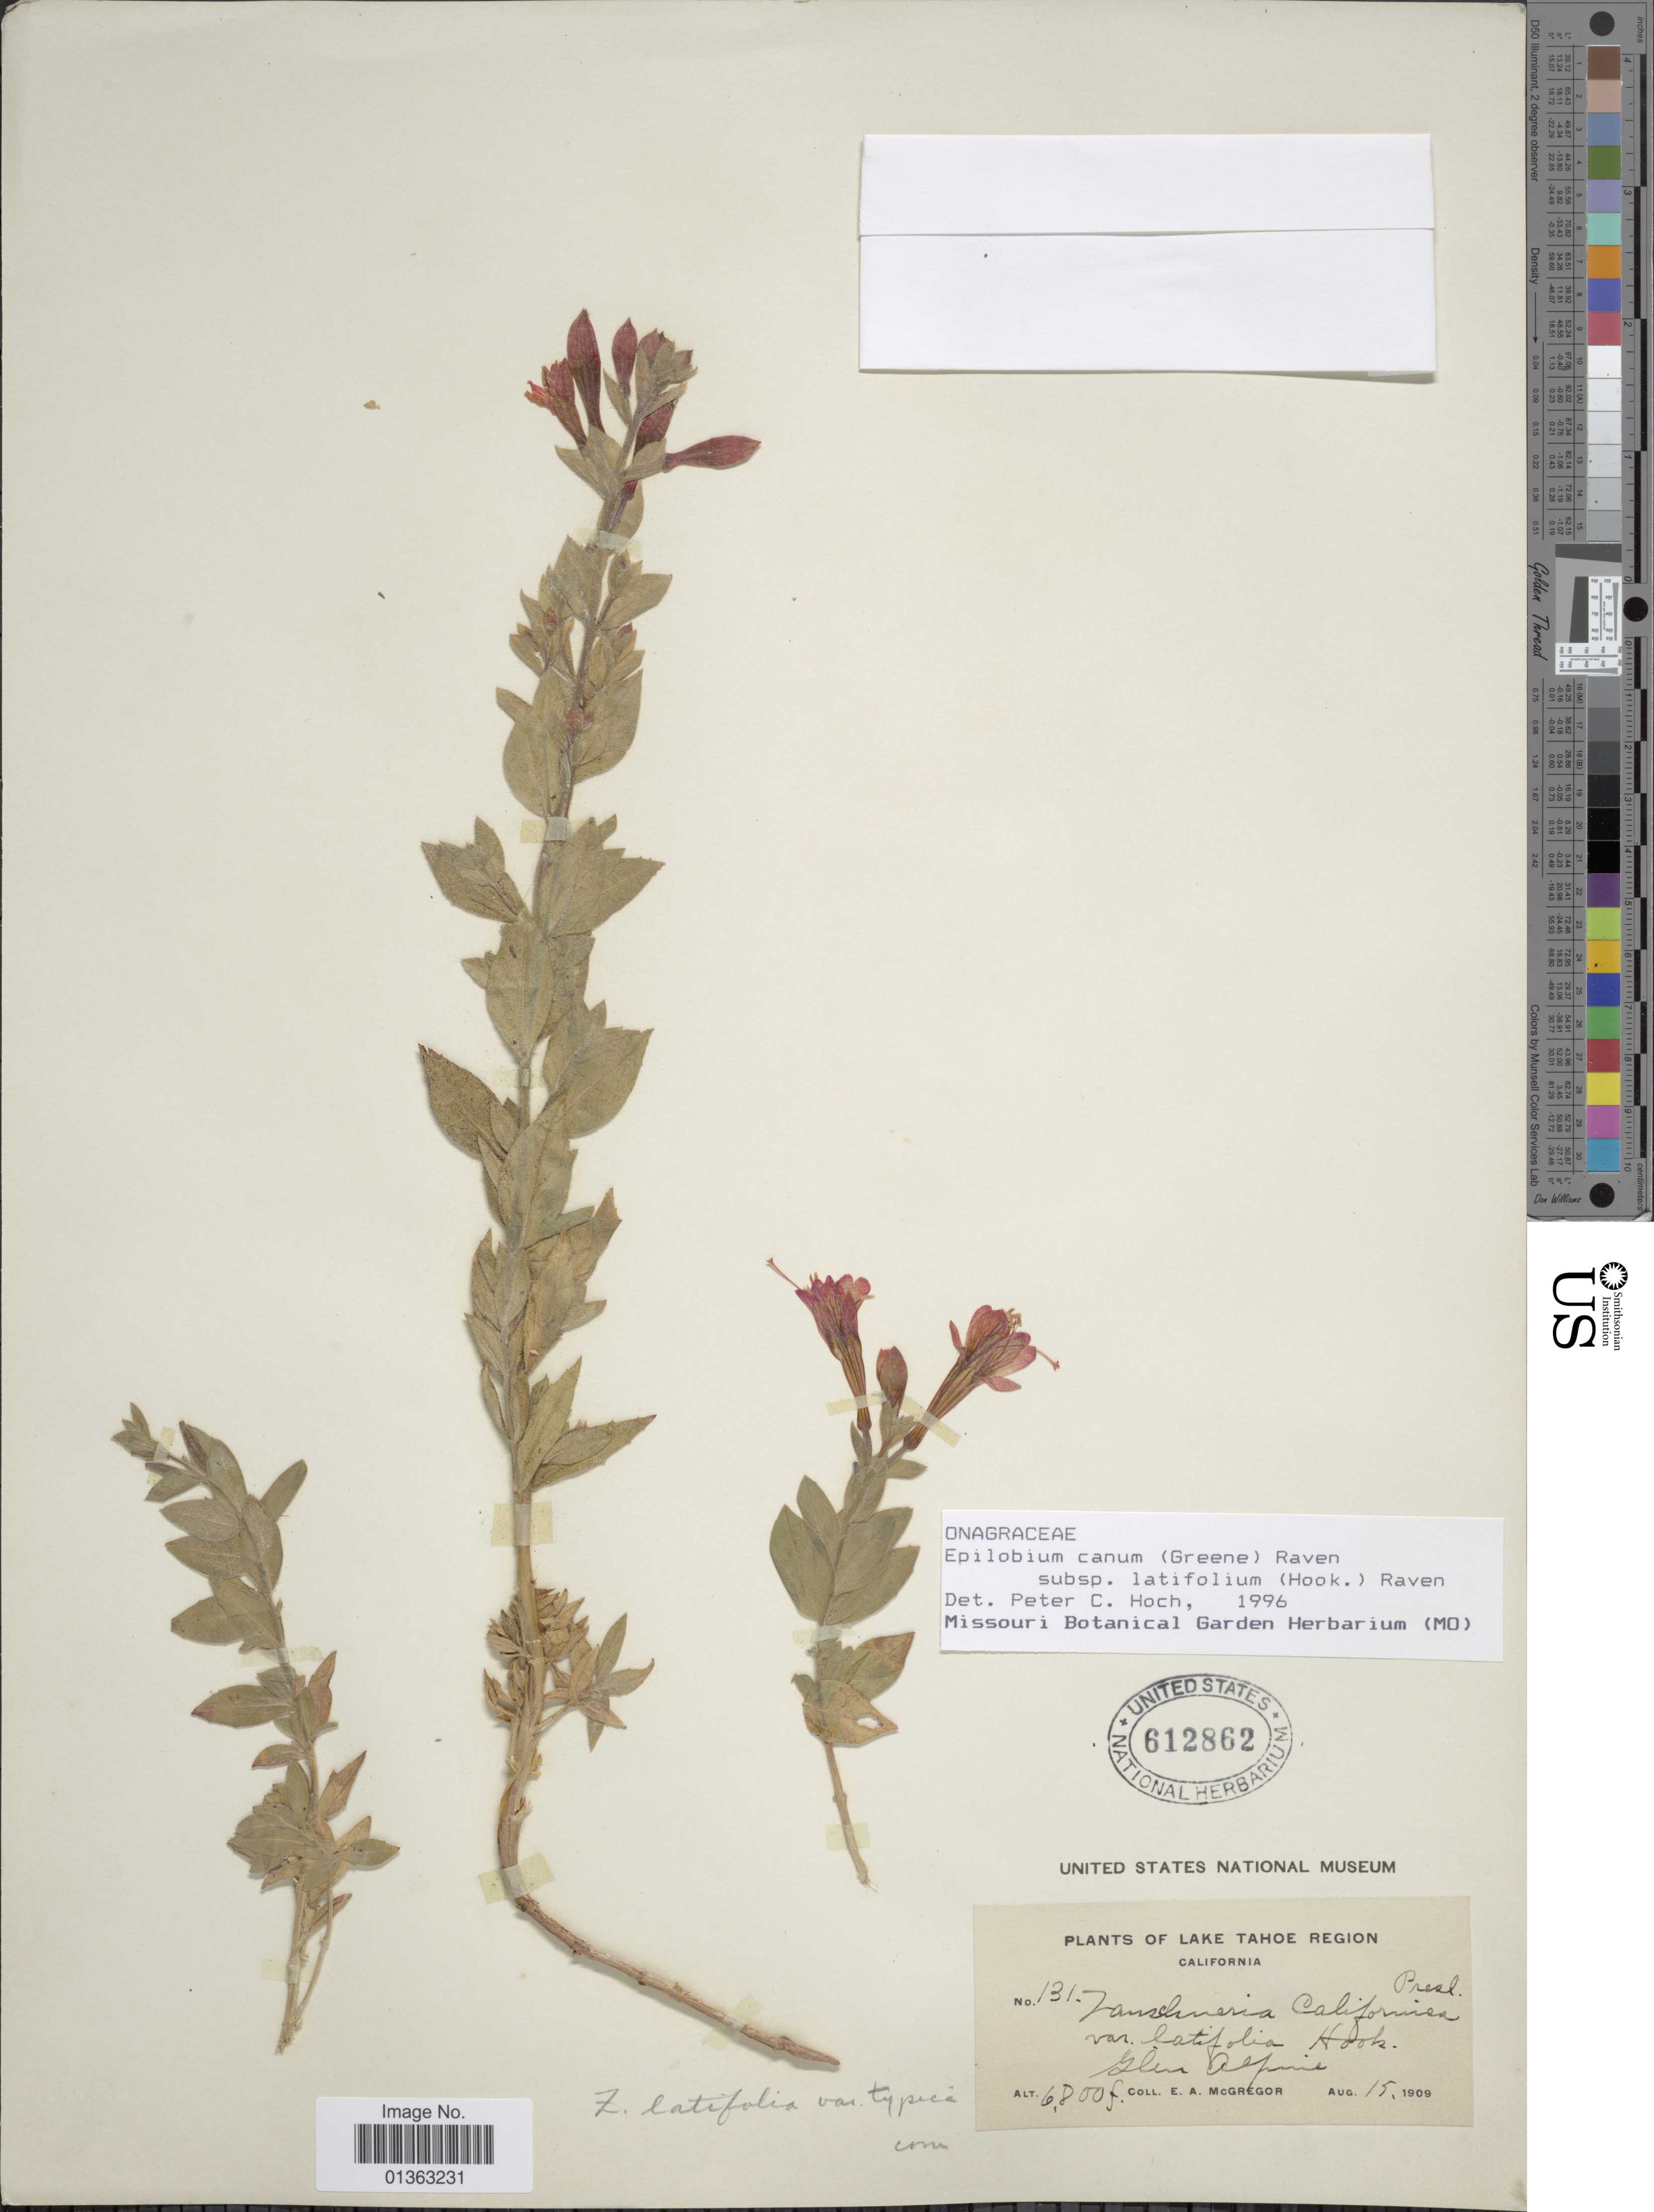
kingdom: Plantae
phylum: Tracheophyta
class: Magnoliopsida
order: Myrtales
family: Onagraceae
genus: Epilobium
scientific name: Epilobium canum subsp. latifolium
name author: (Hook.) P.H. Raven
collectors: E. A. McGregor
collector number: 131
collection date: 1909-08-15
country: United States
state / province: California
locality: Lake Tahoe Region. Glin Alpine.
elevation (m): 2073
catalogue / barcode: US 612862